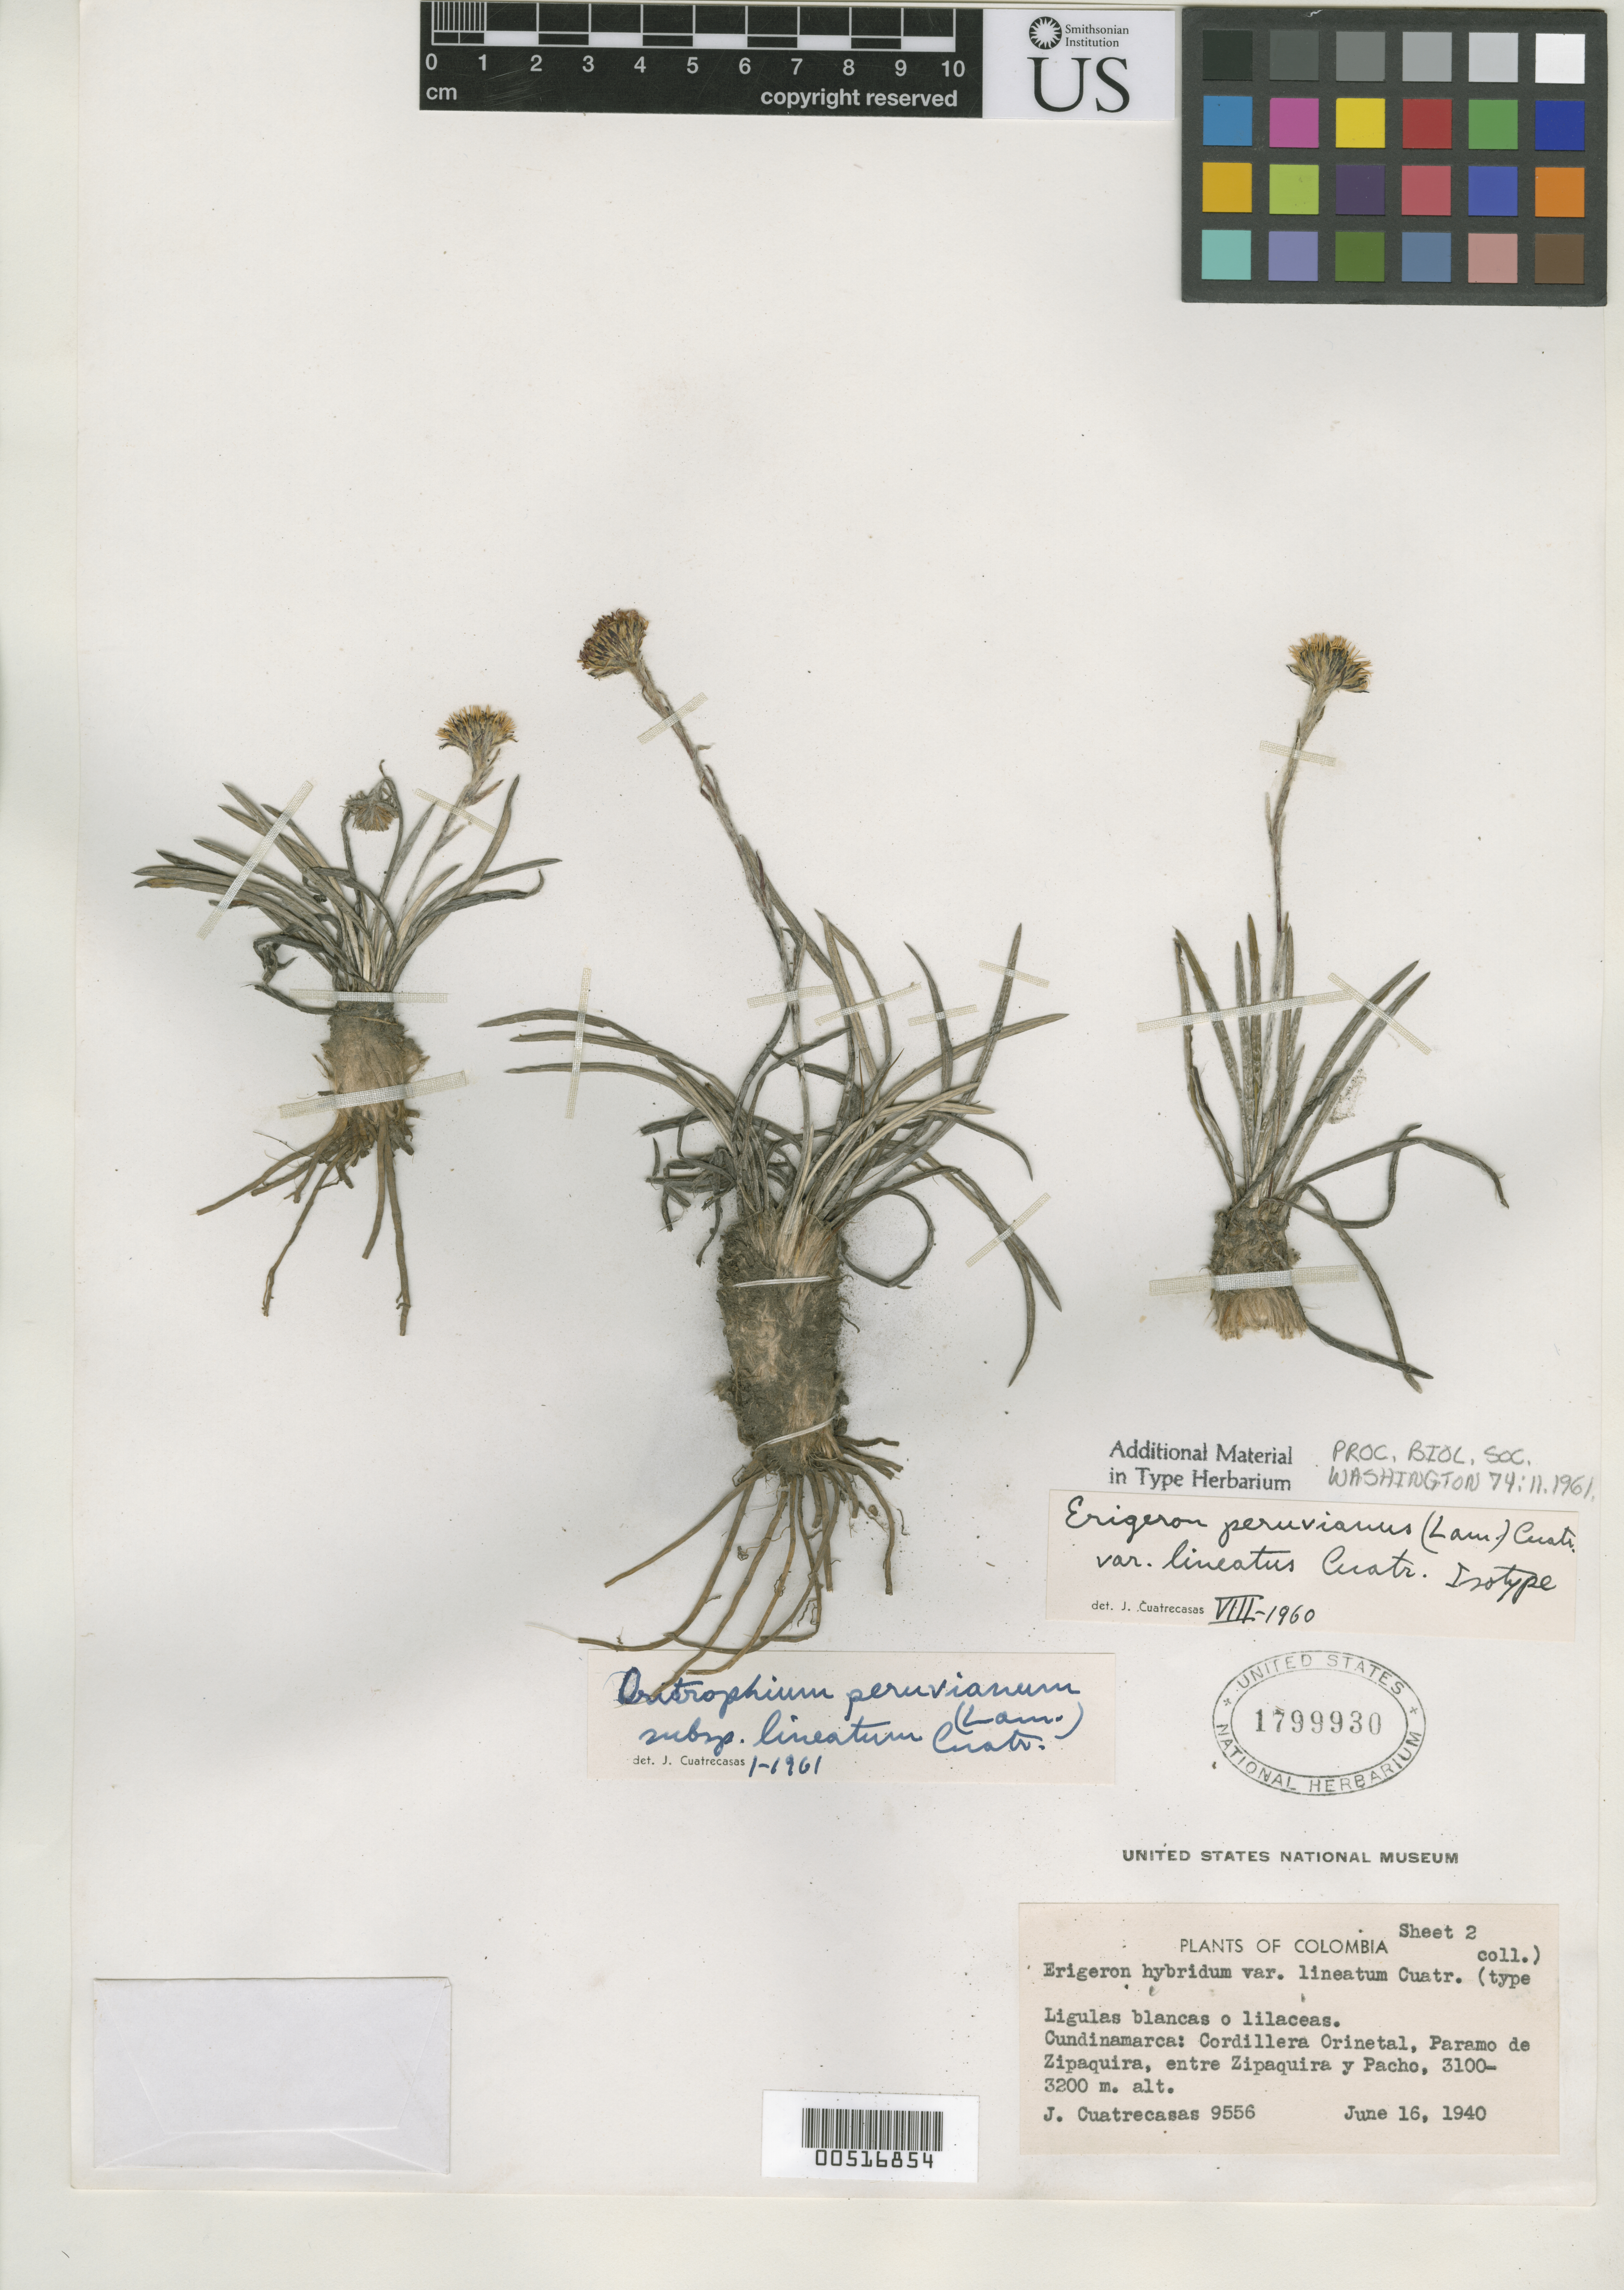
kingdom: Plantae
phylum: Tracheophyta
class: Magnoliopsida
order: Asterales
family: Asteraceae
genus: Erigeron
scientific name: Erigeron peruvianus var. lineatus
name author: Cuatrec.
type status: Isotype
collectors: J. Cuatrecasas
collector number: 9556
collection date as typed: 16 Jun 1940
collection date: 1940-06-16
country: Colombia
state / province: Cundinamarca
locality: Cordillera Oriental, Páramo de Zipaquira, entre Zipaquira y Pacho.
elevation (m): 3100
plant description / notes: Labeled as "Sheet 2" but annotated as "Isotype" by Cuatrecasas (US 1799929, presumed "sheet 1", is annotated as holotype).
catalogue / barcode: US 1799930